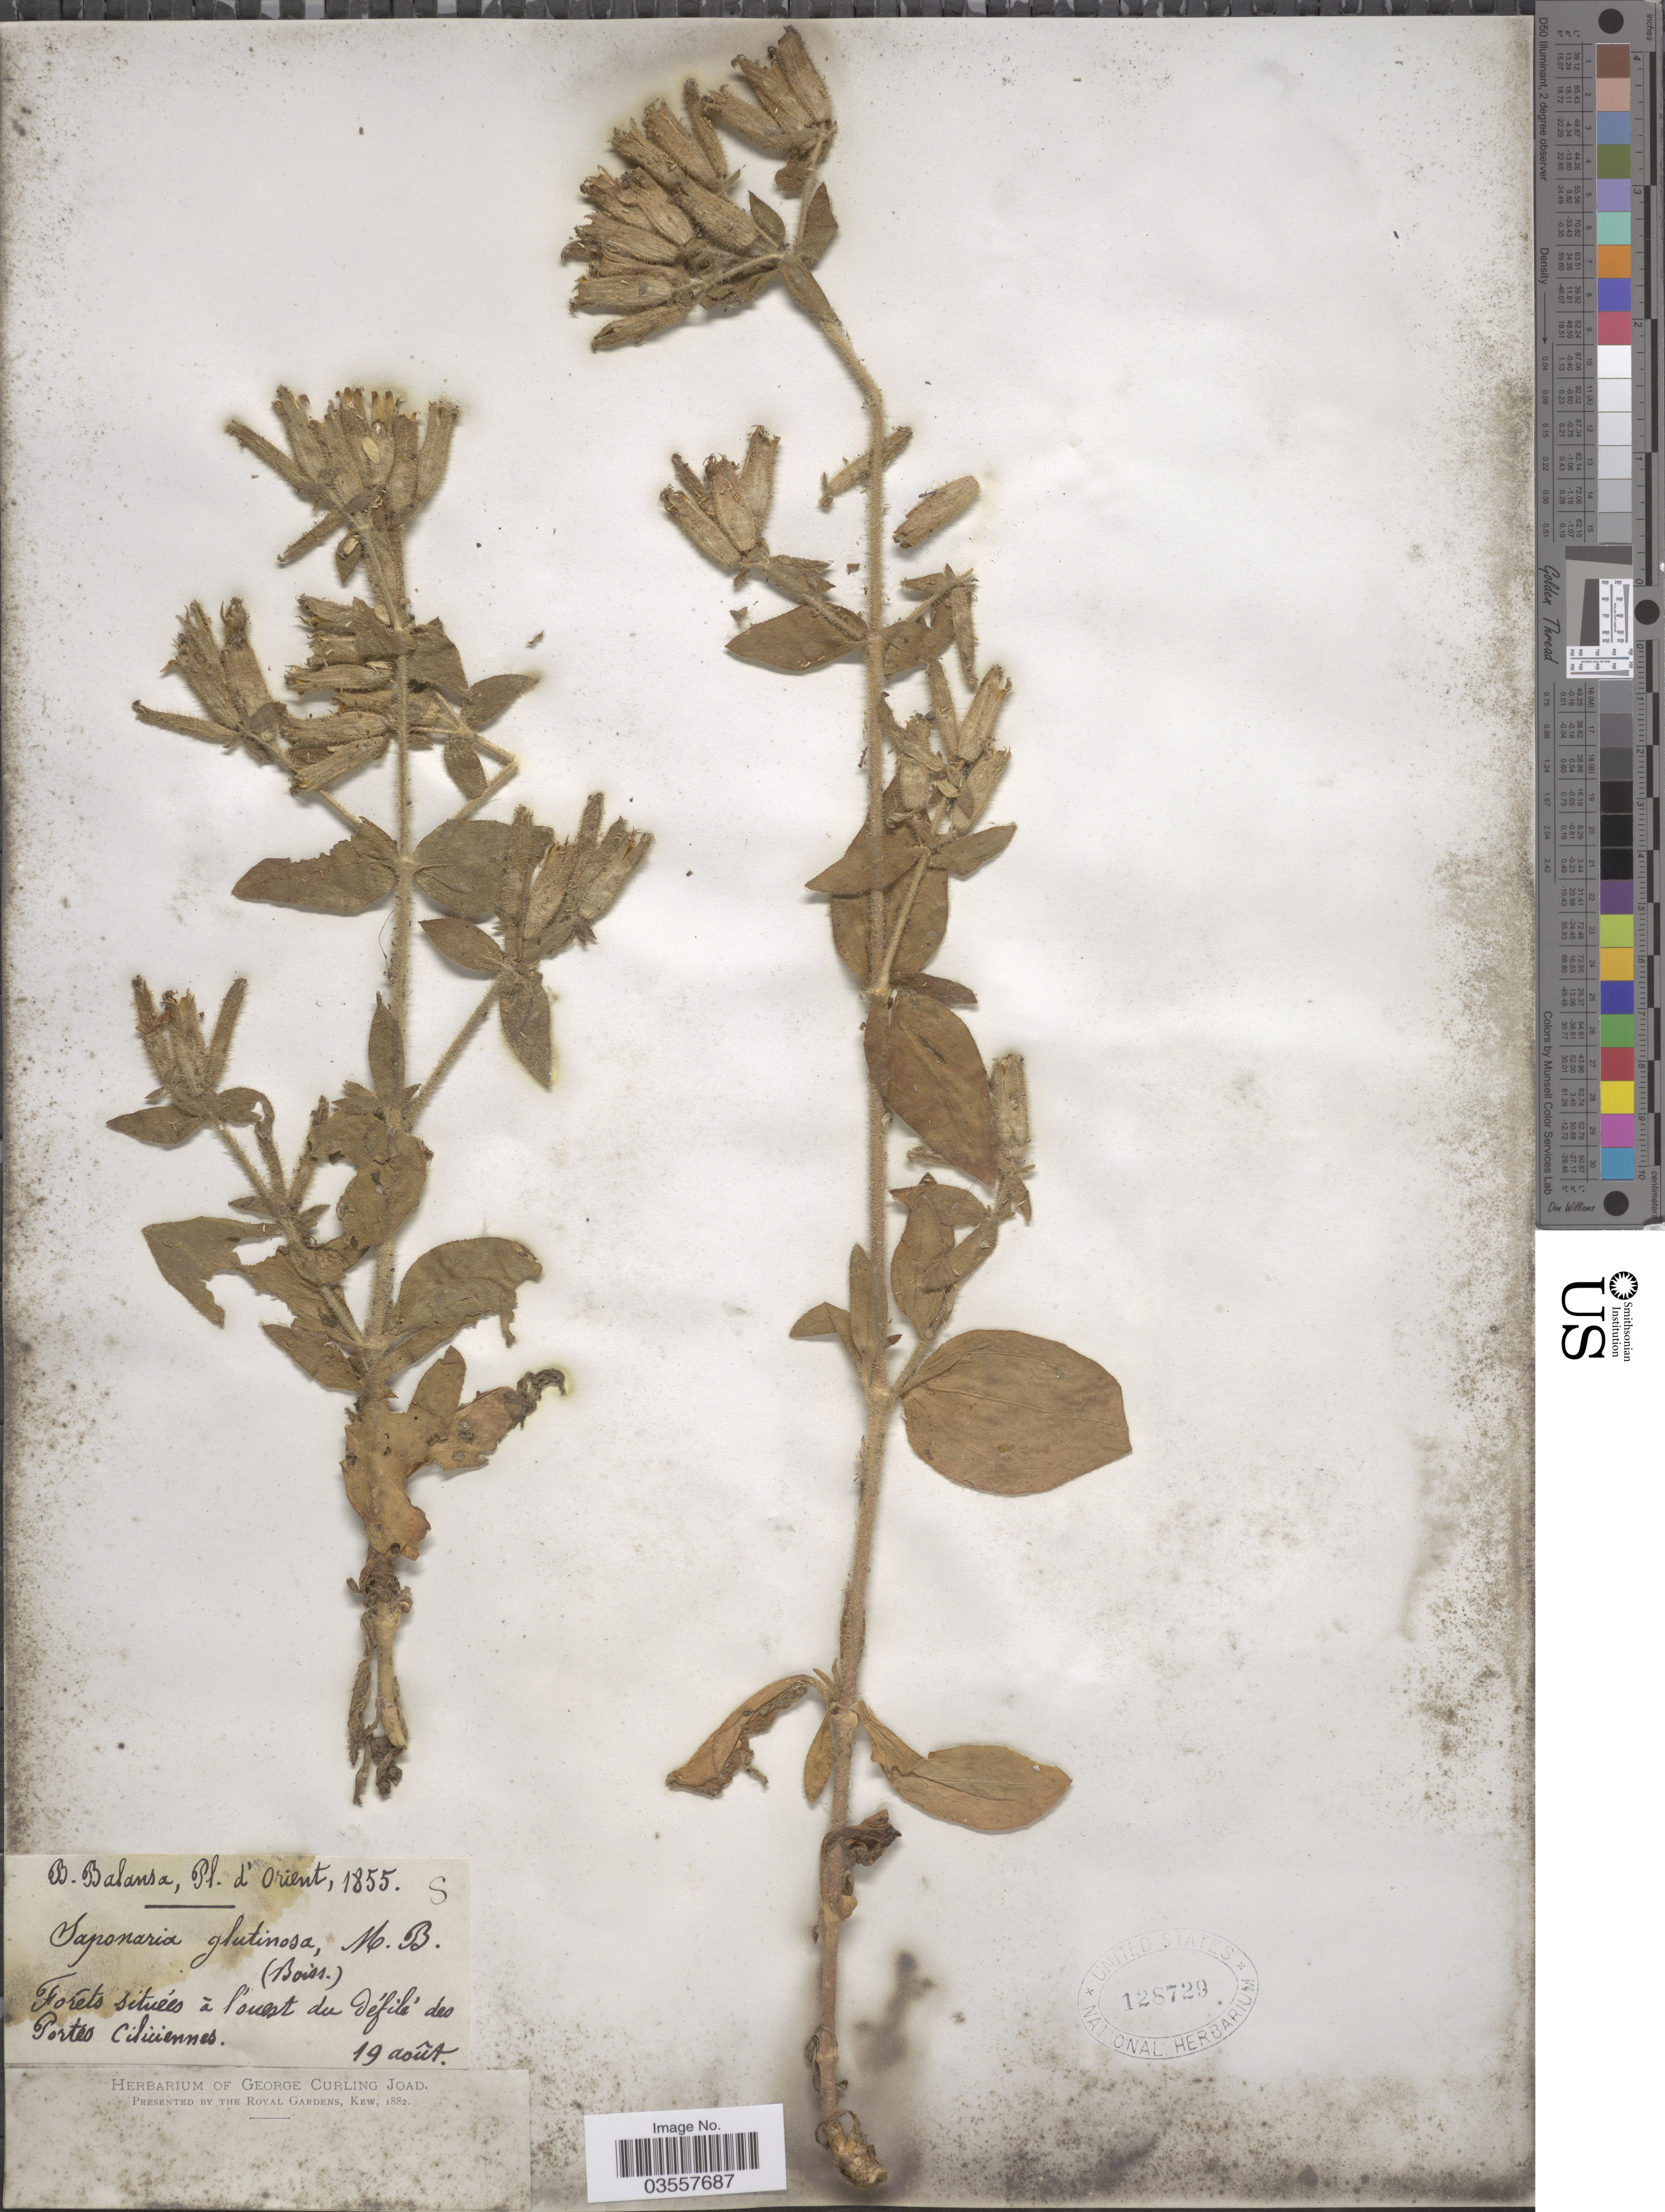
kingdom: Plantae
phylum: Tracheophyta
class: Magnoliopsida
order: Caryophyllales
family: Caryophyllaceae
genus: Saponaria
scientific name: Saponaria glutinosa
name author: M. Bieb.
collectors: B. Balansa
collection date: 1855-08-19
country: Turkey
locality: Forêts situées á l'ouest du défilé des Portes Ciliciennes.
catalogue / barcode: US 128729